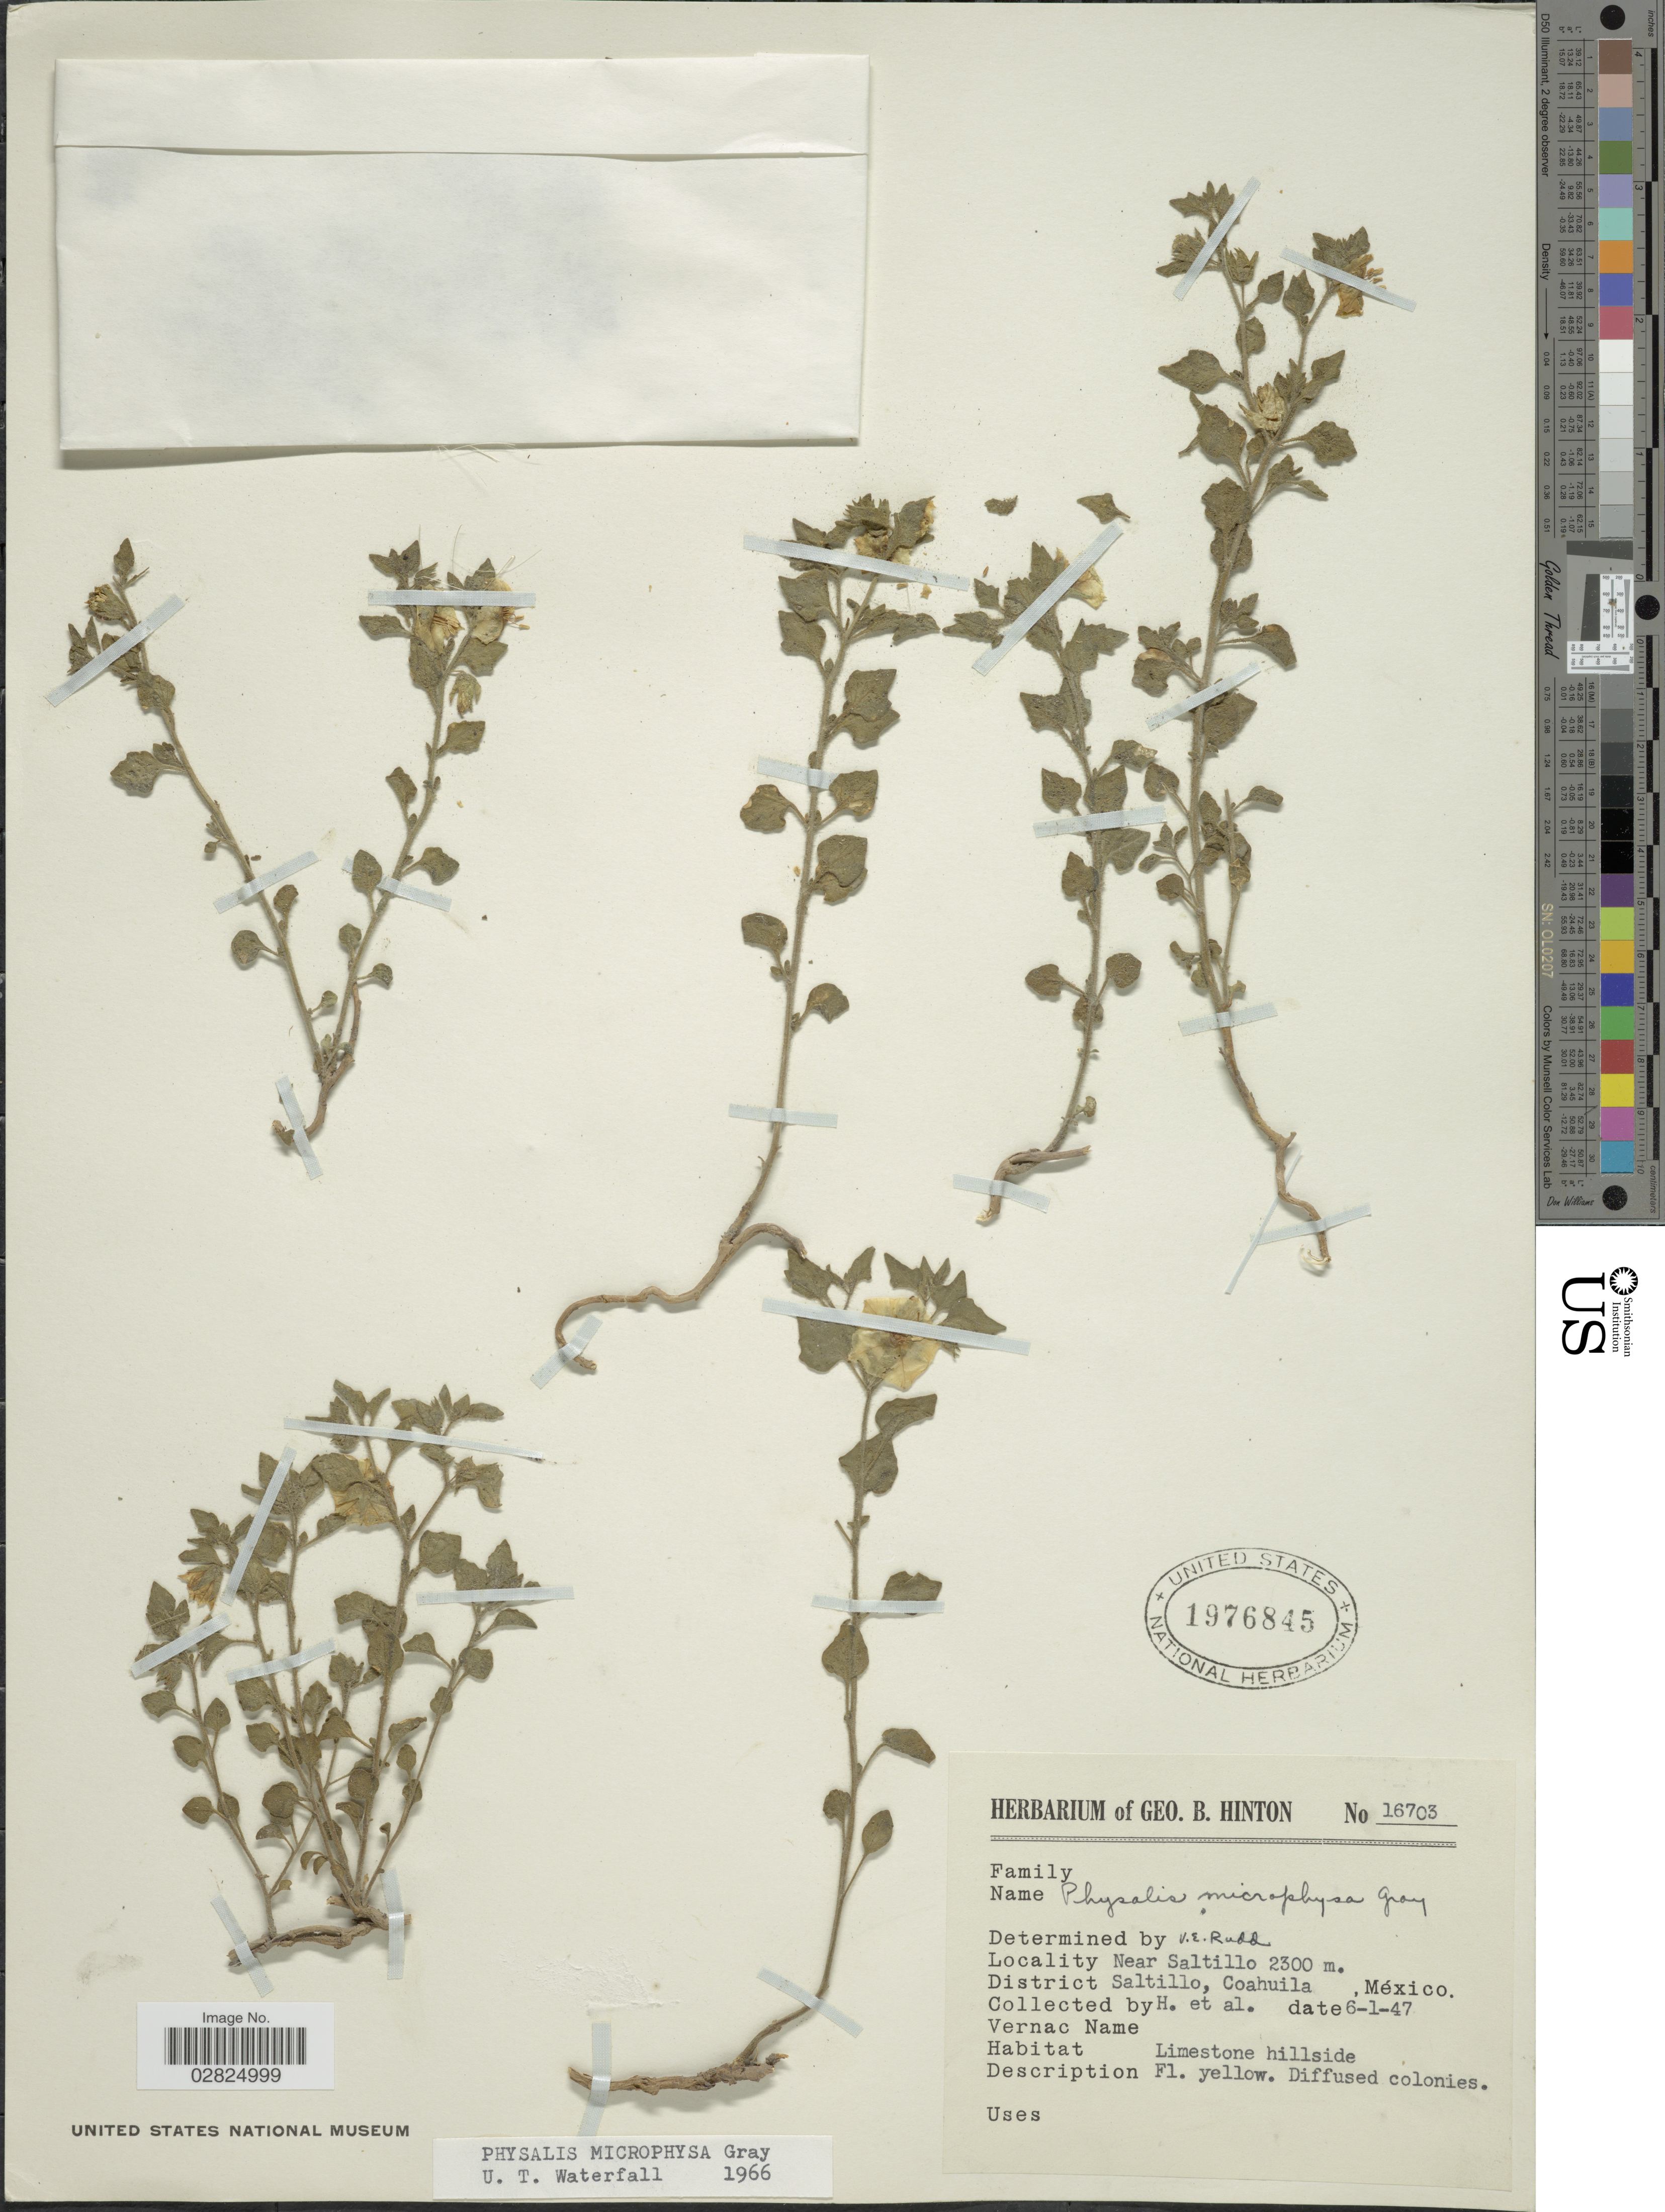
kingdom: Plantae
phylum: Tracheophyta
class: Magnoliopsida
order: Solanales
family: Solanaceae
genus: Physalis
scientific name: Physalis microphysa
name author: A. Gray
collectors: G. B. Hinton & et al.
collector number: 16703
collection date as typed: Transcribed d/m/y: 6/1/47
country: Mexico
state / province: Coahuila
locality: Near Saltillo. District Saltillo. Limestone hills.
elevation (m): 2300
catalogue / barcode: US 1976845